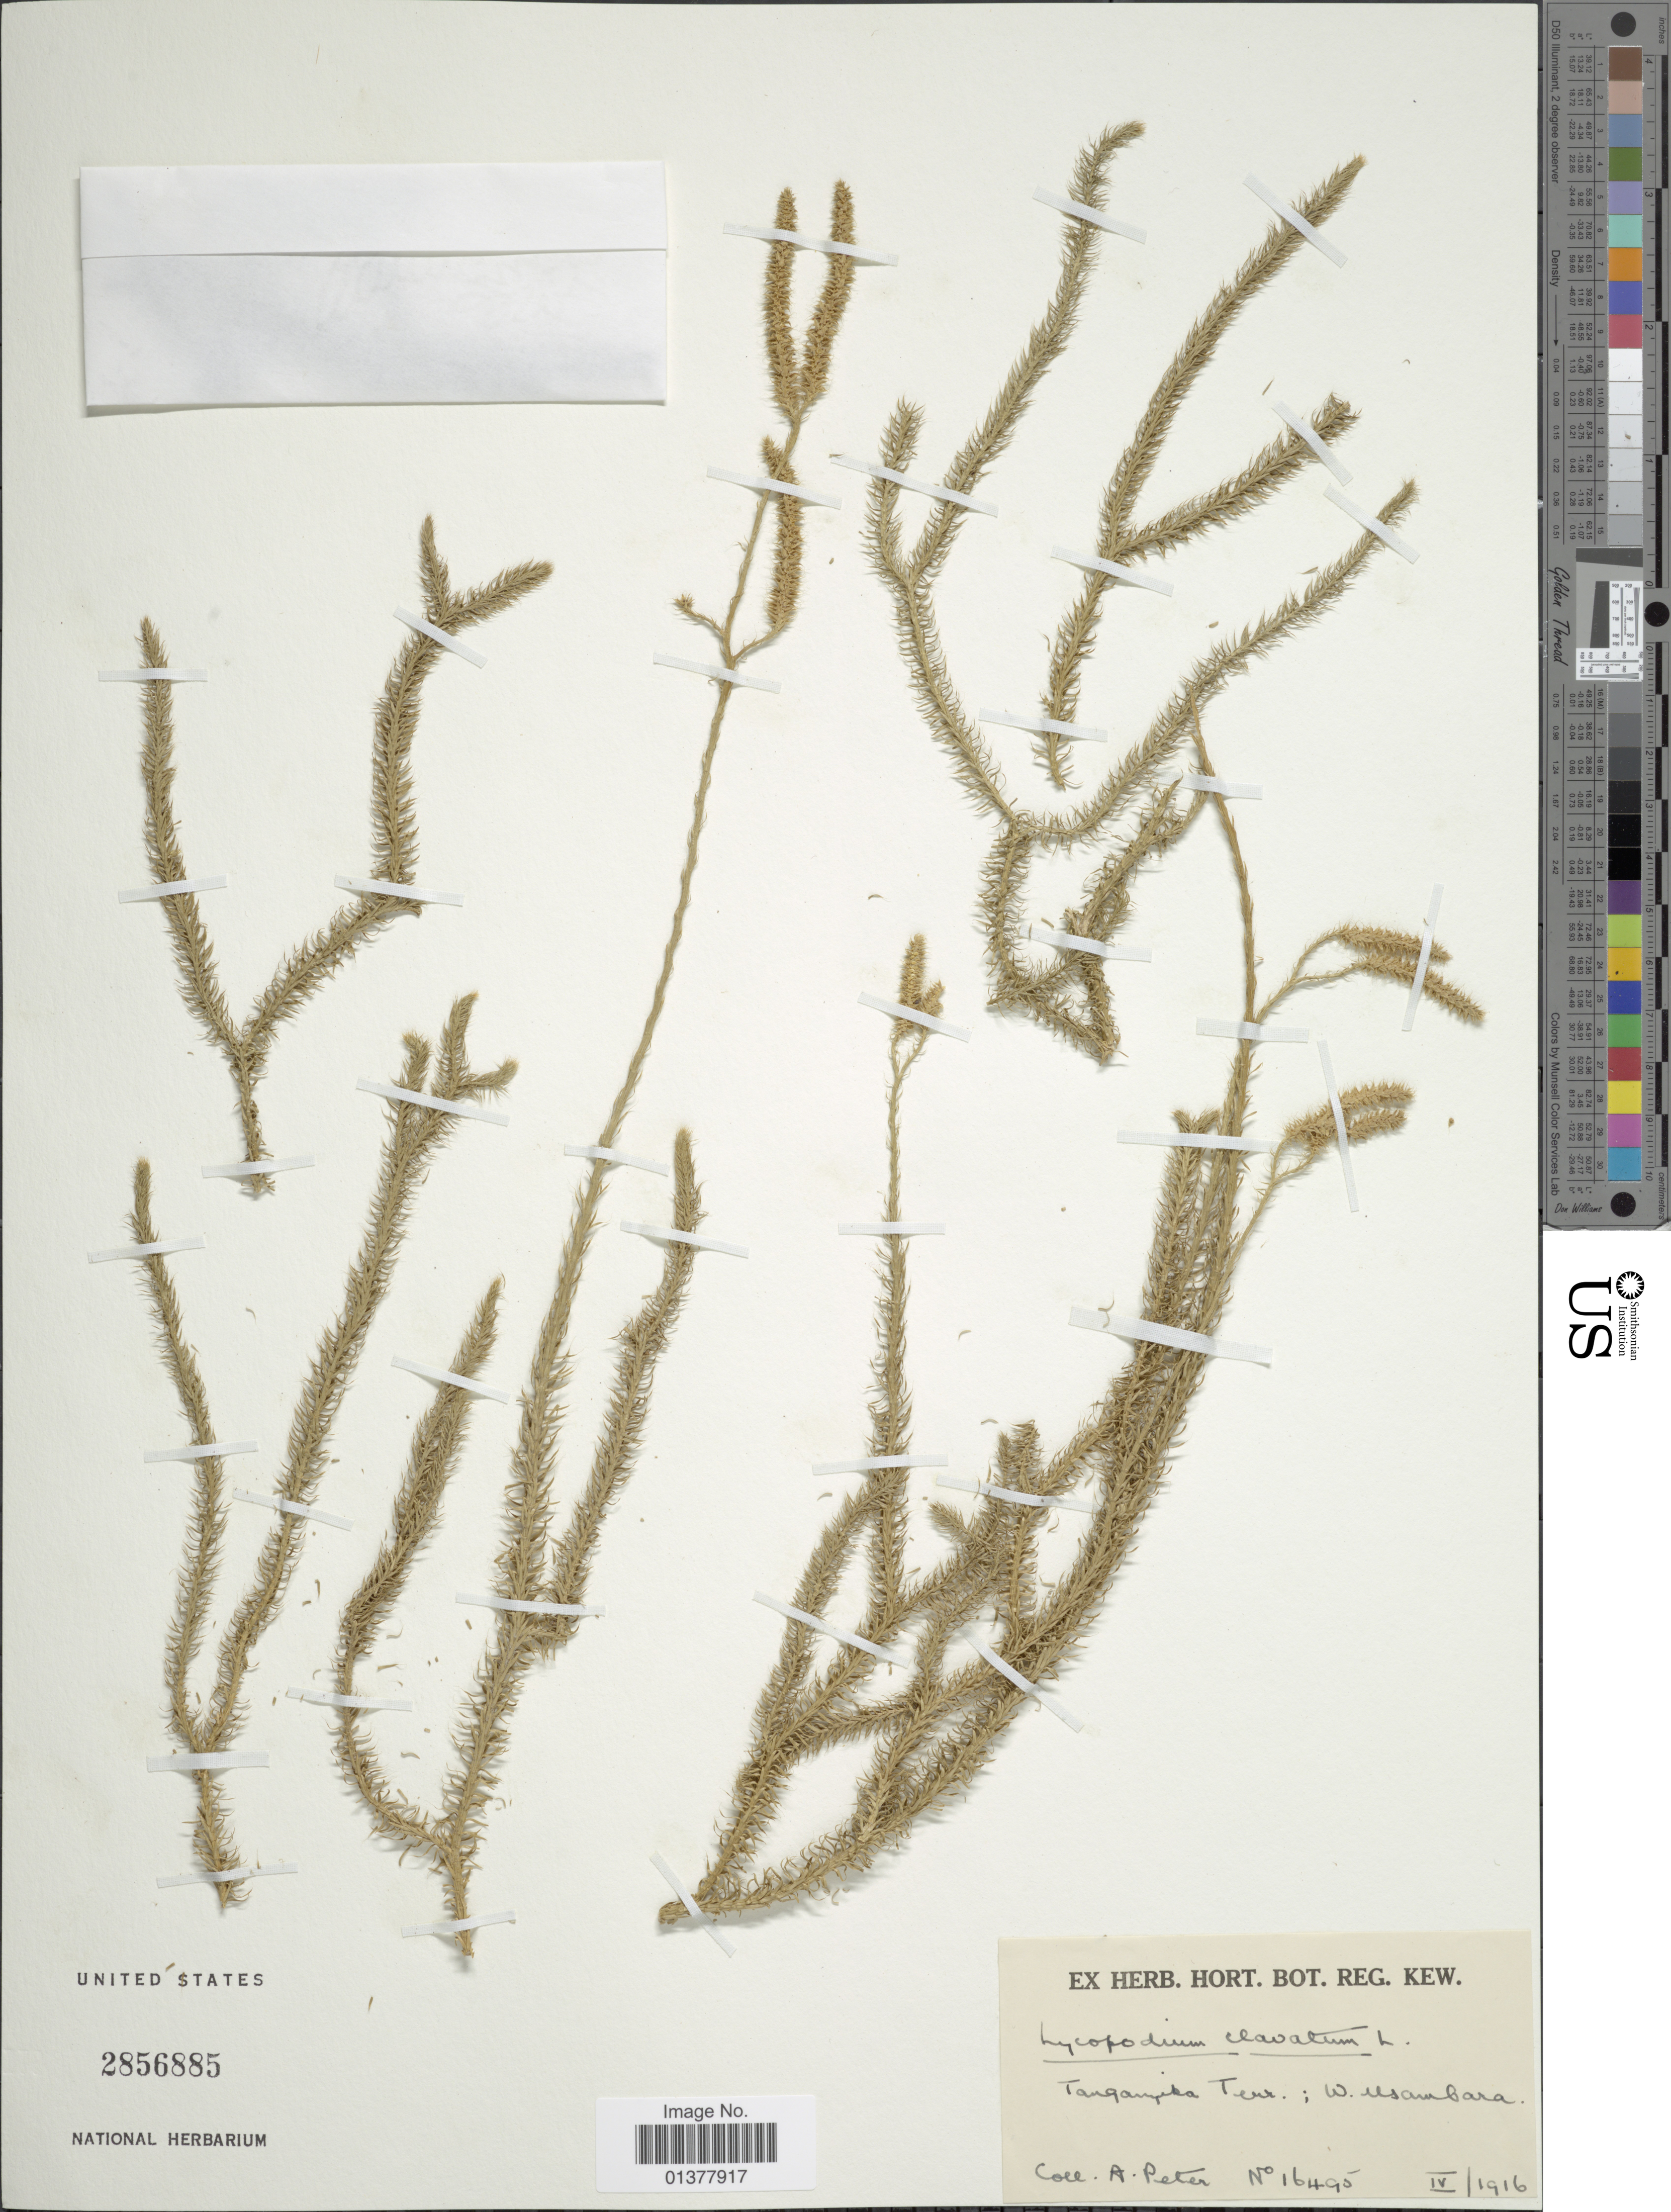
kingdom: Plantae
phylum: Tracheophyta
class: Lycopodiopsida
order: Lycopodiales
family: Lycopodiaceae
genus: Lycopodium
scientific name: Lycopodium clavatum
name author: L.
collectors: A. Peter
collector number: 16495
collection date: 1916-04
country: Tanzania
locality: Tangamika Terr.: W. Usambara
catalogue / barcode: US 2856885